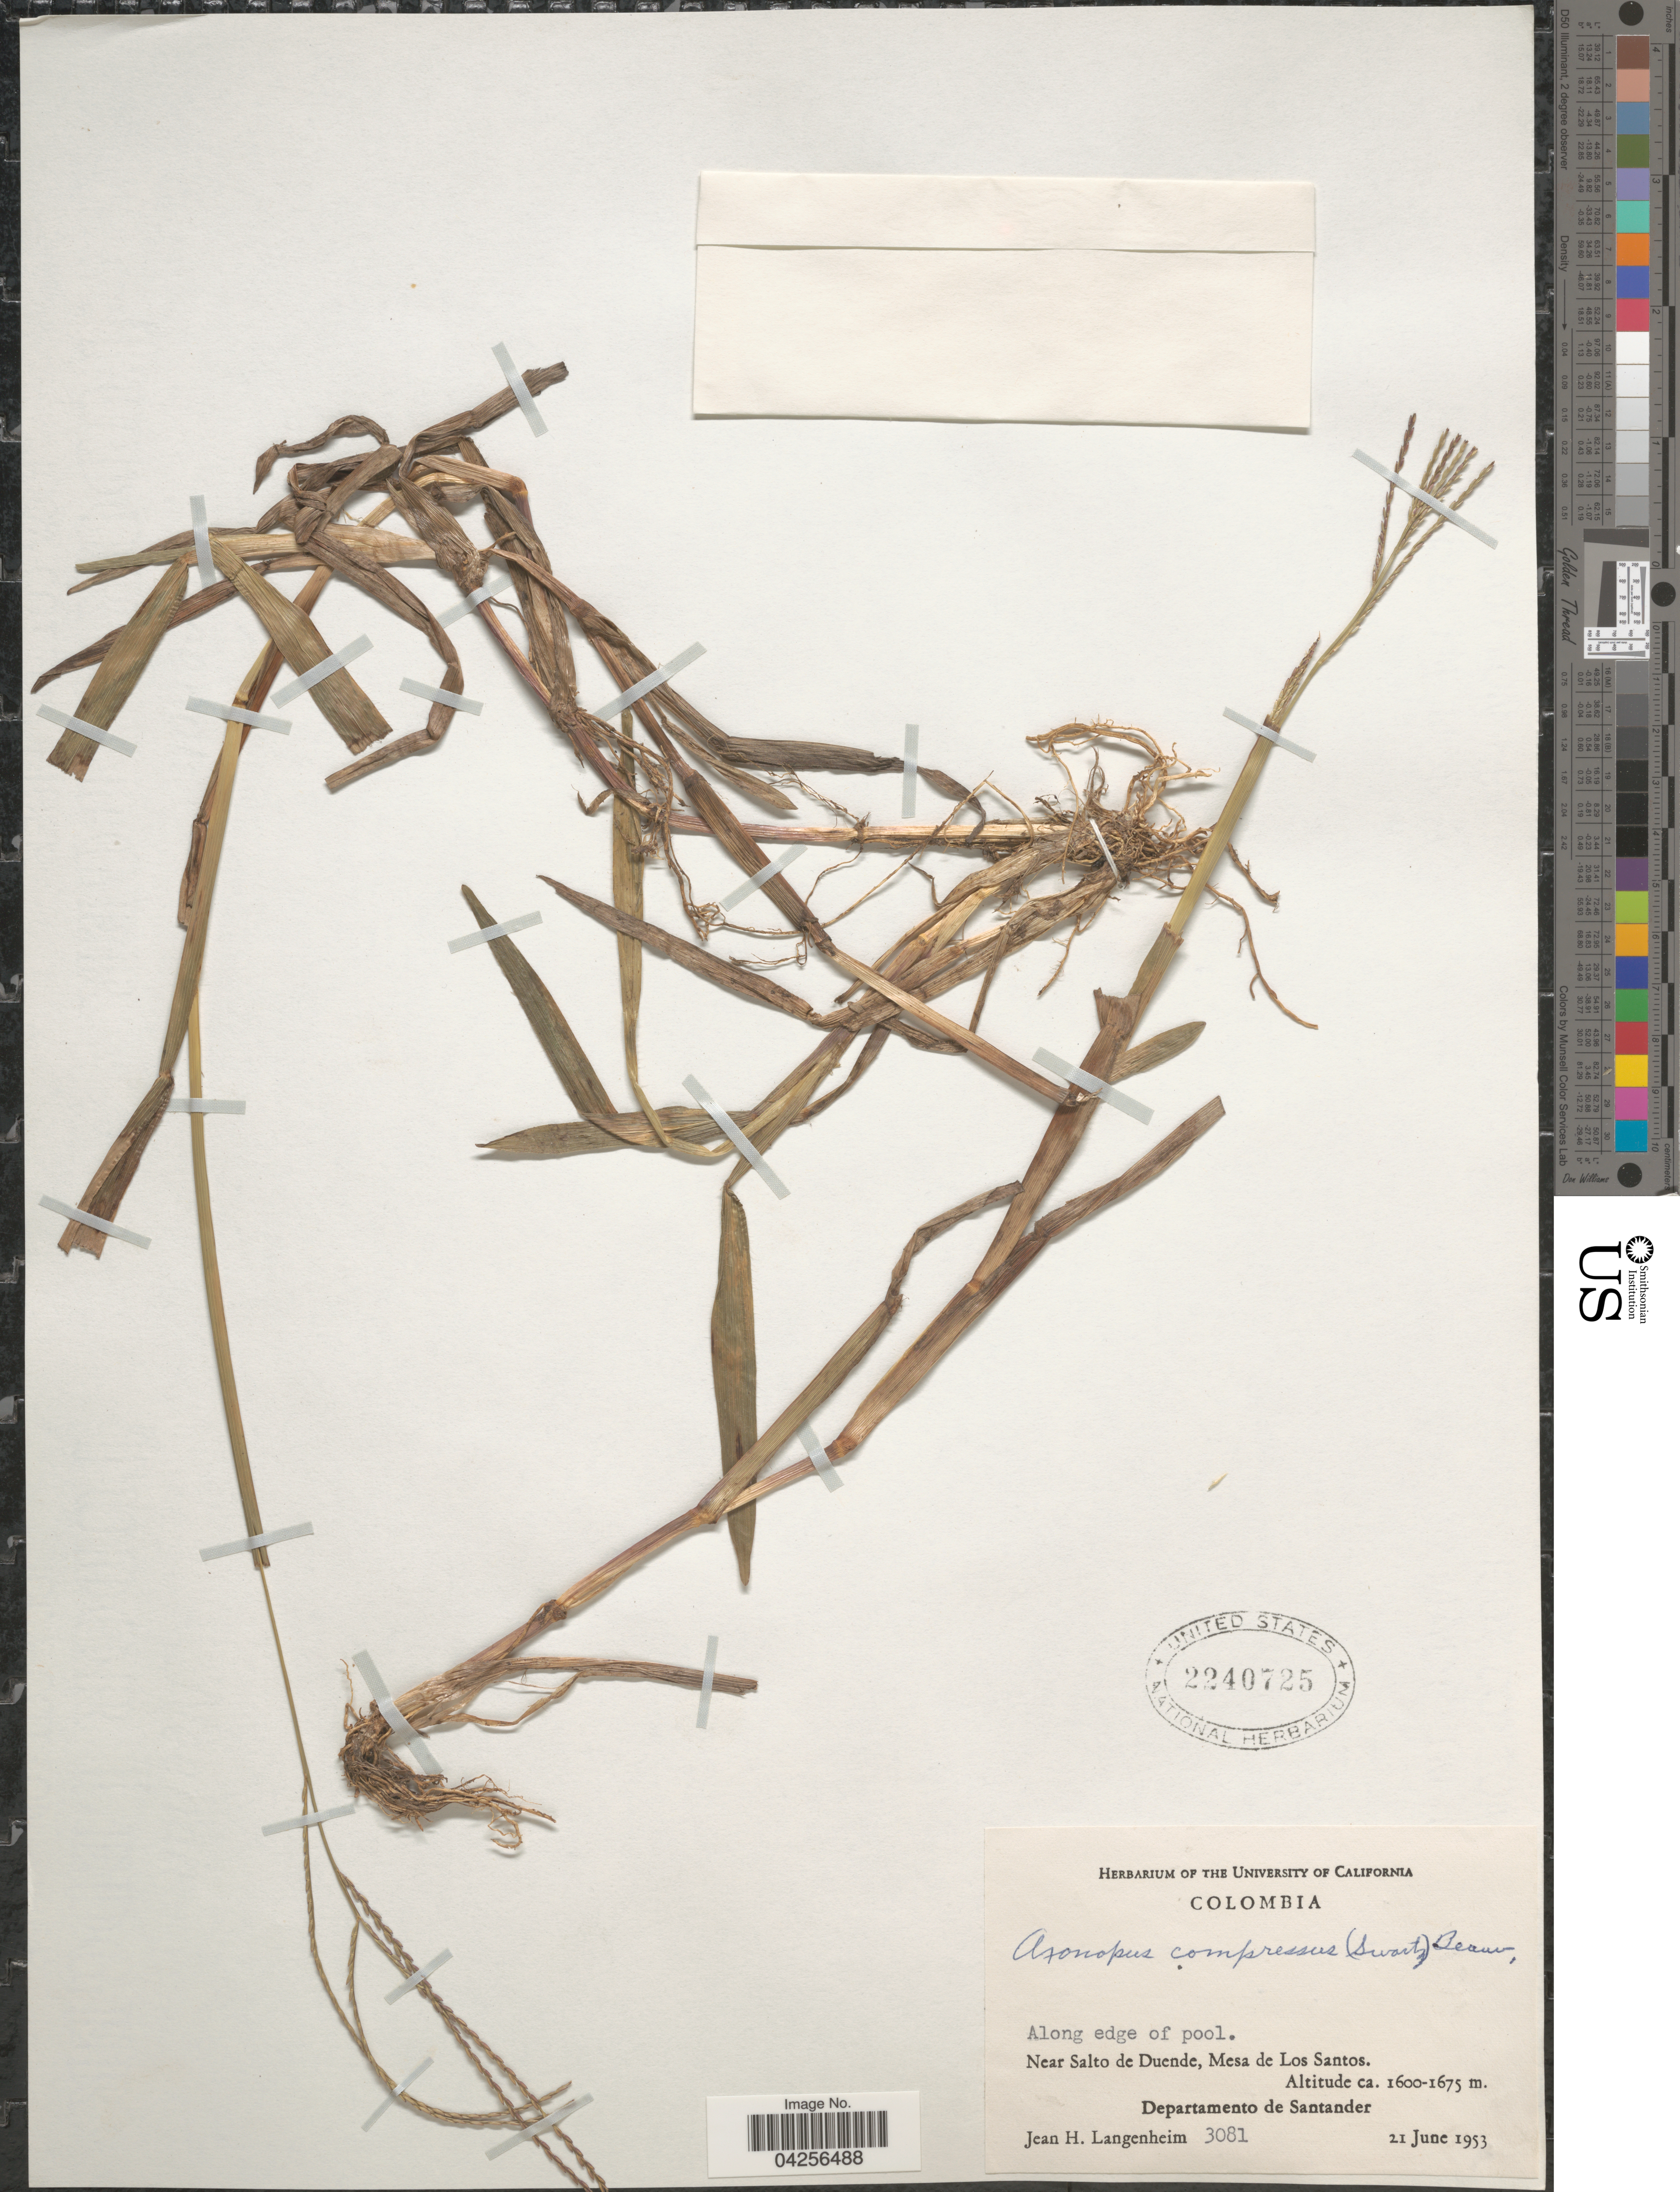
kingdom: Plantae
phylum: Tracheophyta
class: Liliopsida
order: Poales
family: Poaceae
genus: Axonopus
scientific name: Axonopus compressus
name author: (Sw.) P. Beauv.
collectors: J. H. Langenheim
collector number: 3081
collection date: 1953-06-21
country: Colombia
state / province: Santander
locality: Near Salto de Duende, Mesa de Los Santos. Departamento de Santander.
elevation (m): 1600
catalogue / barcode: US 2240725